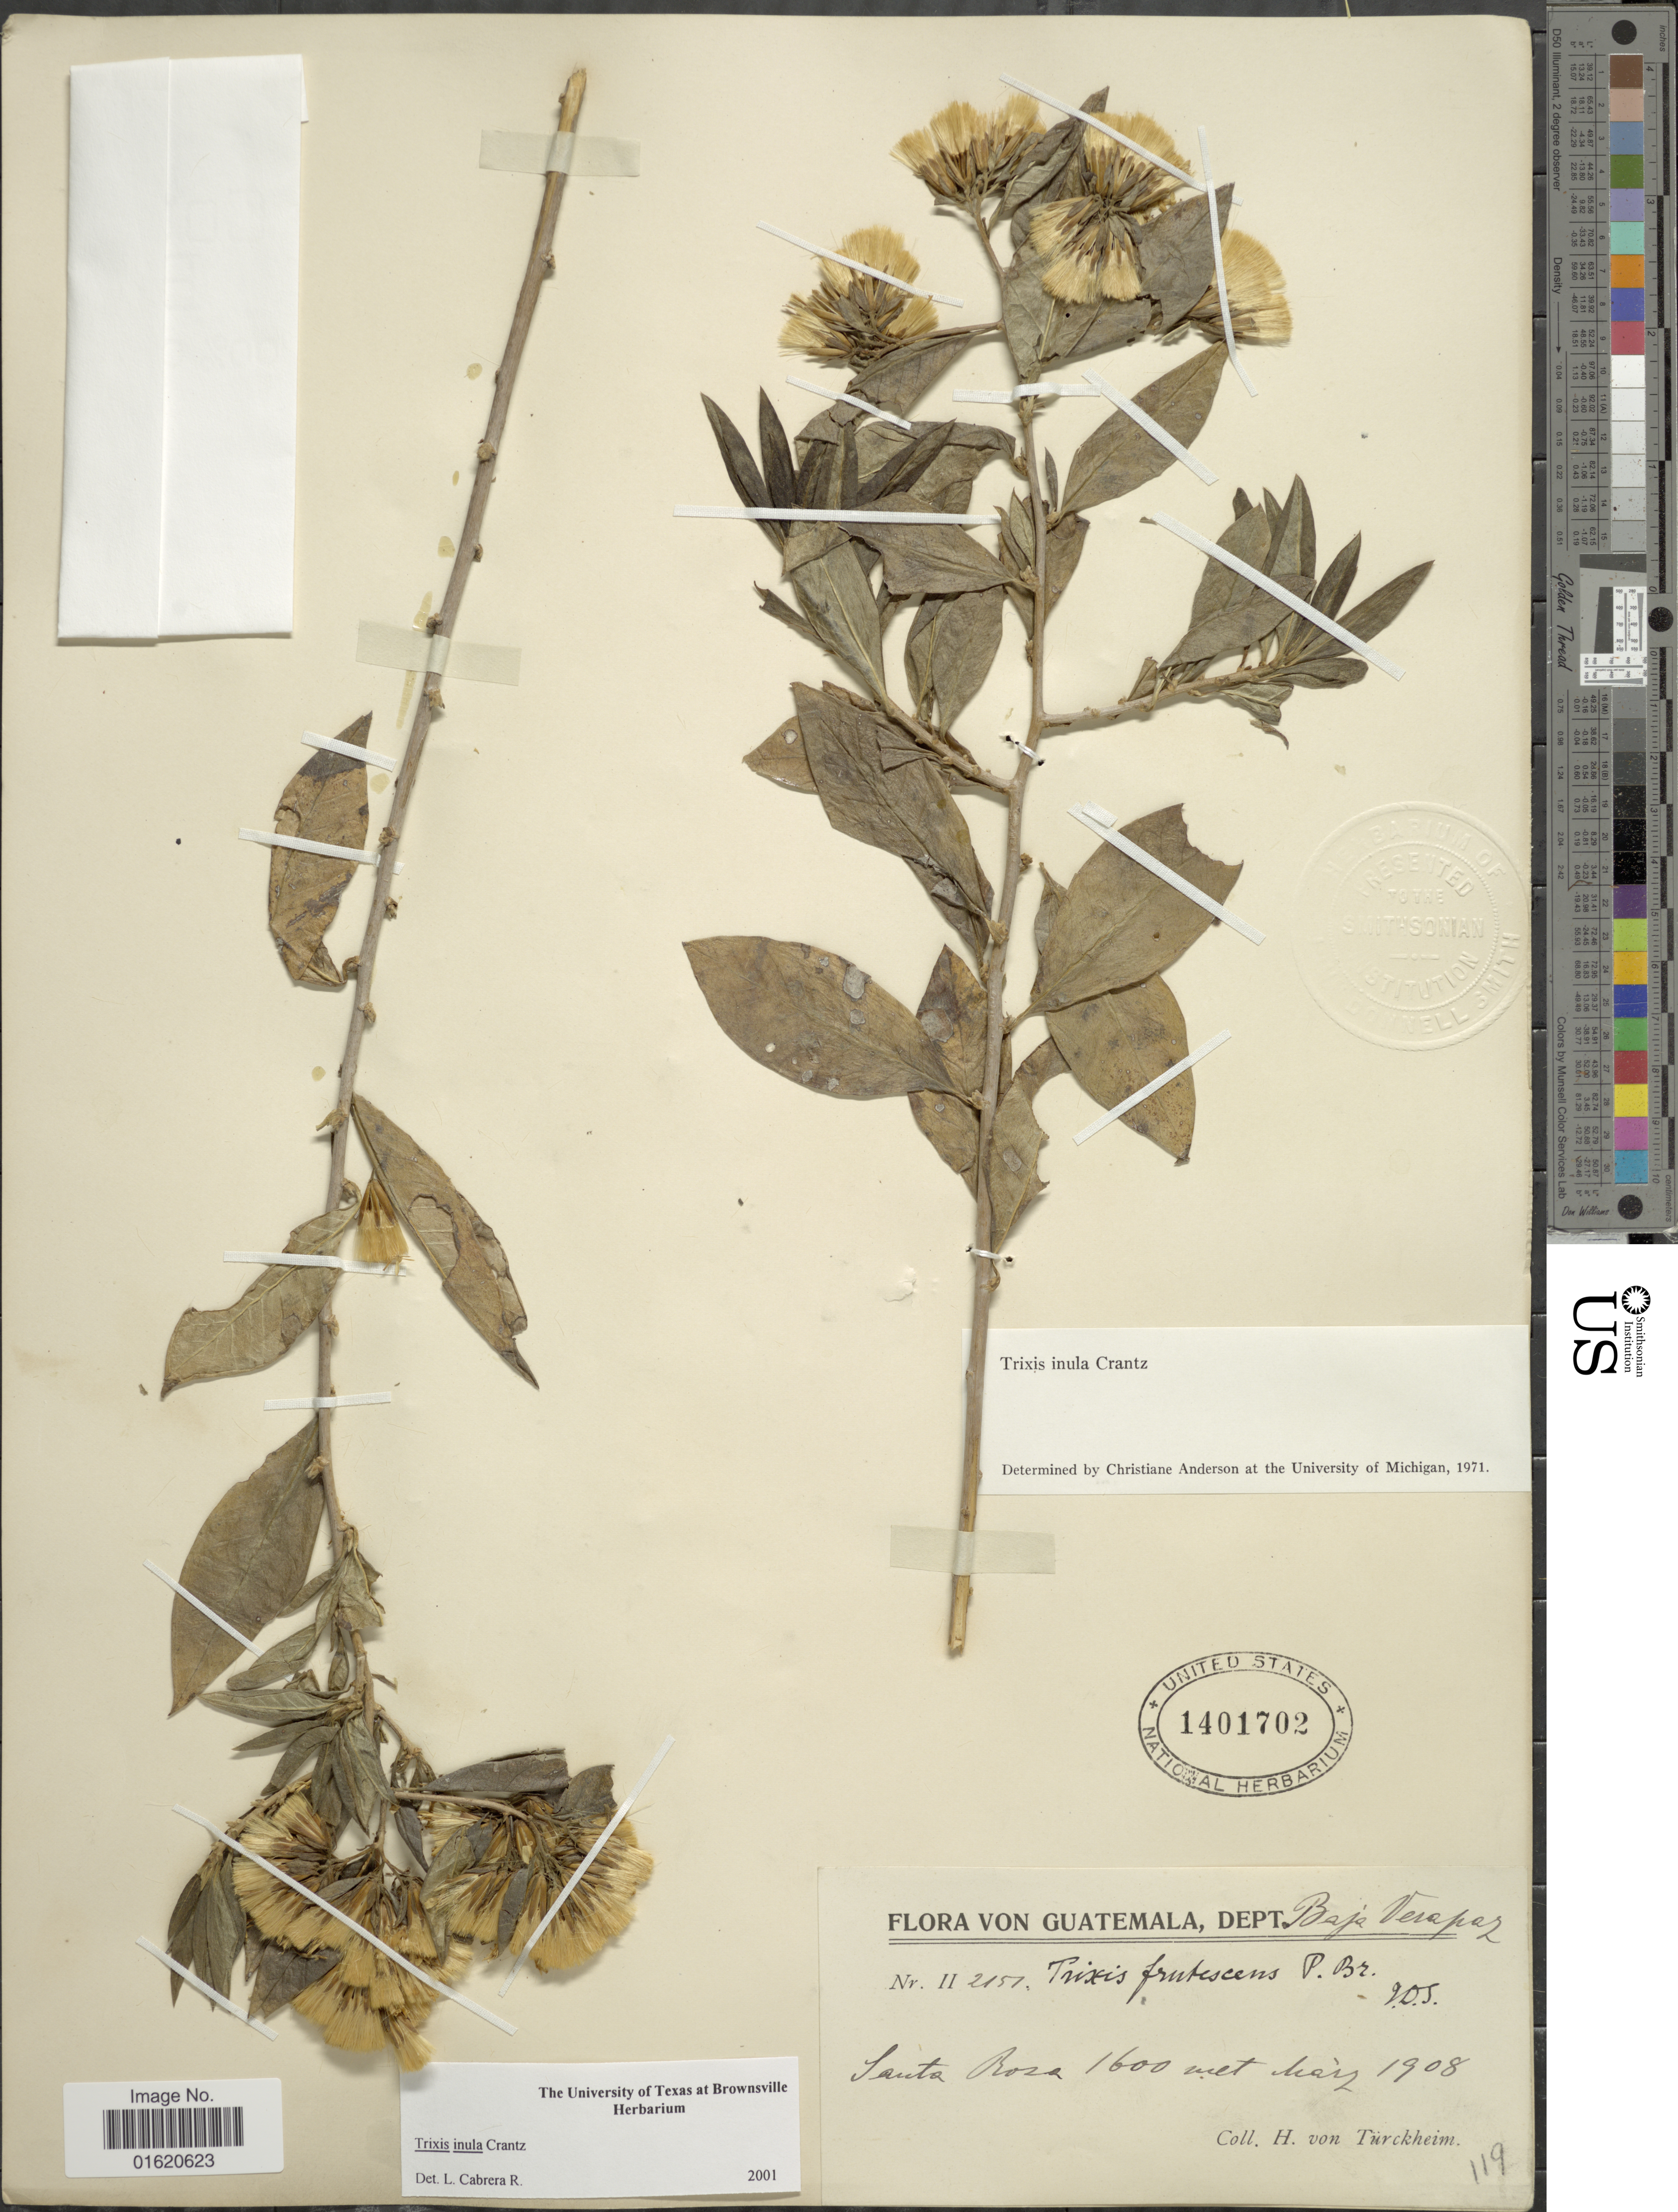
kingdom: Plantae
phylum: Tracheophyta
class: Magnoliopsida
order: Asterales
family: Asteraceae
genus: Trixis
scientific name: Trixis inula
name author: Crantz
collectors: H. von Türckheim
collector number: II2151/119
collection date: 1908-03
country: Guatemala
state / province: Baja Verapaz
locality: Santa Rosa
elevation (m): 1600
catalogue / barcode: US 1401702